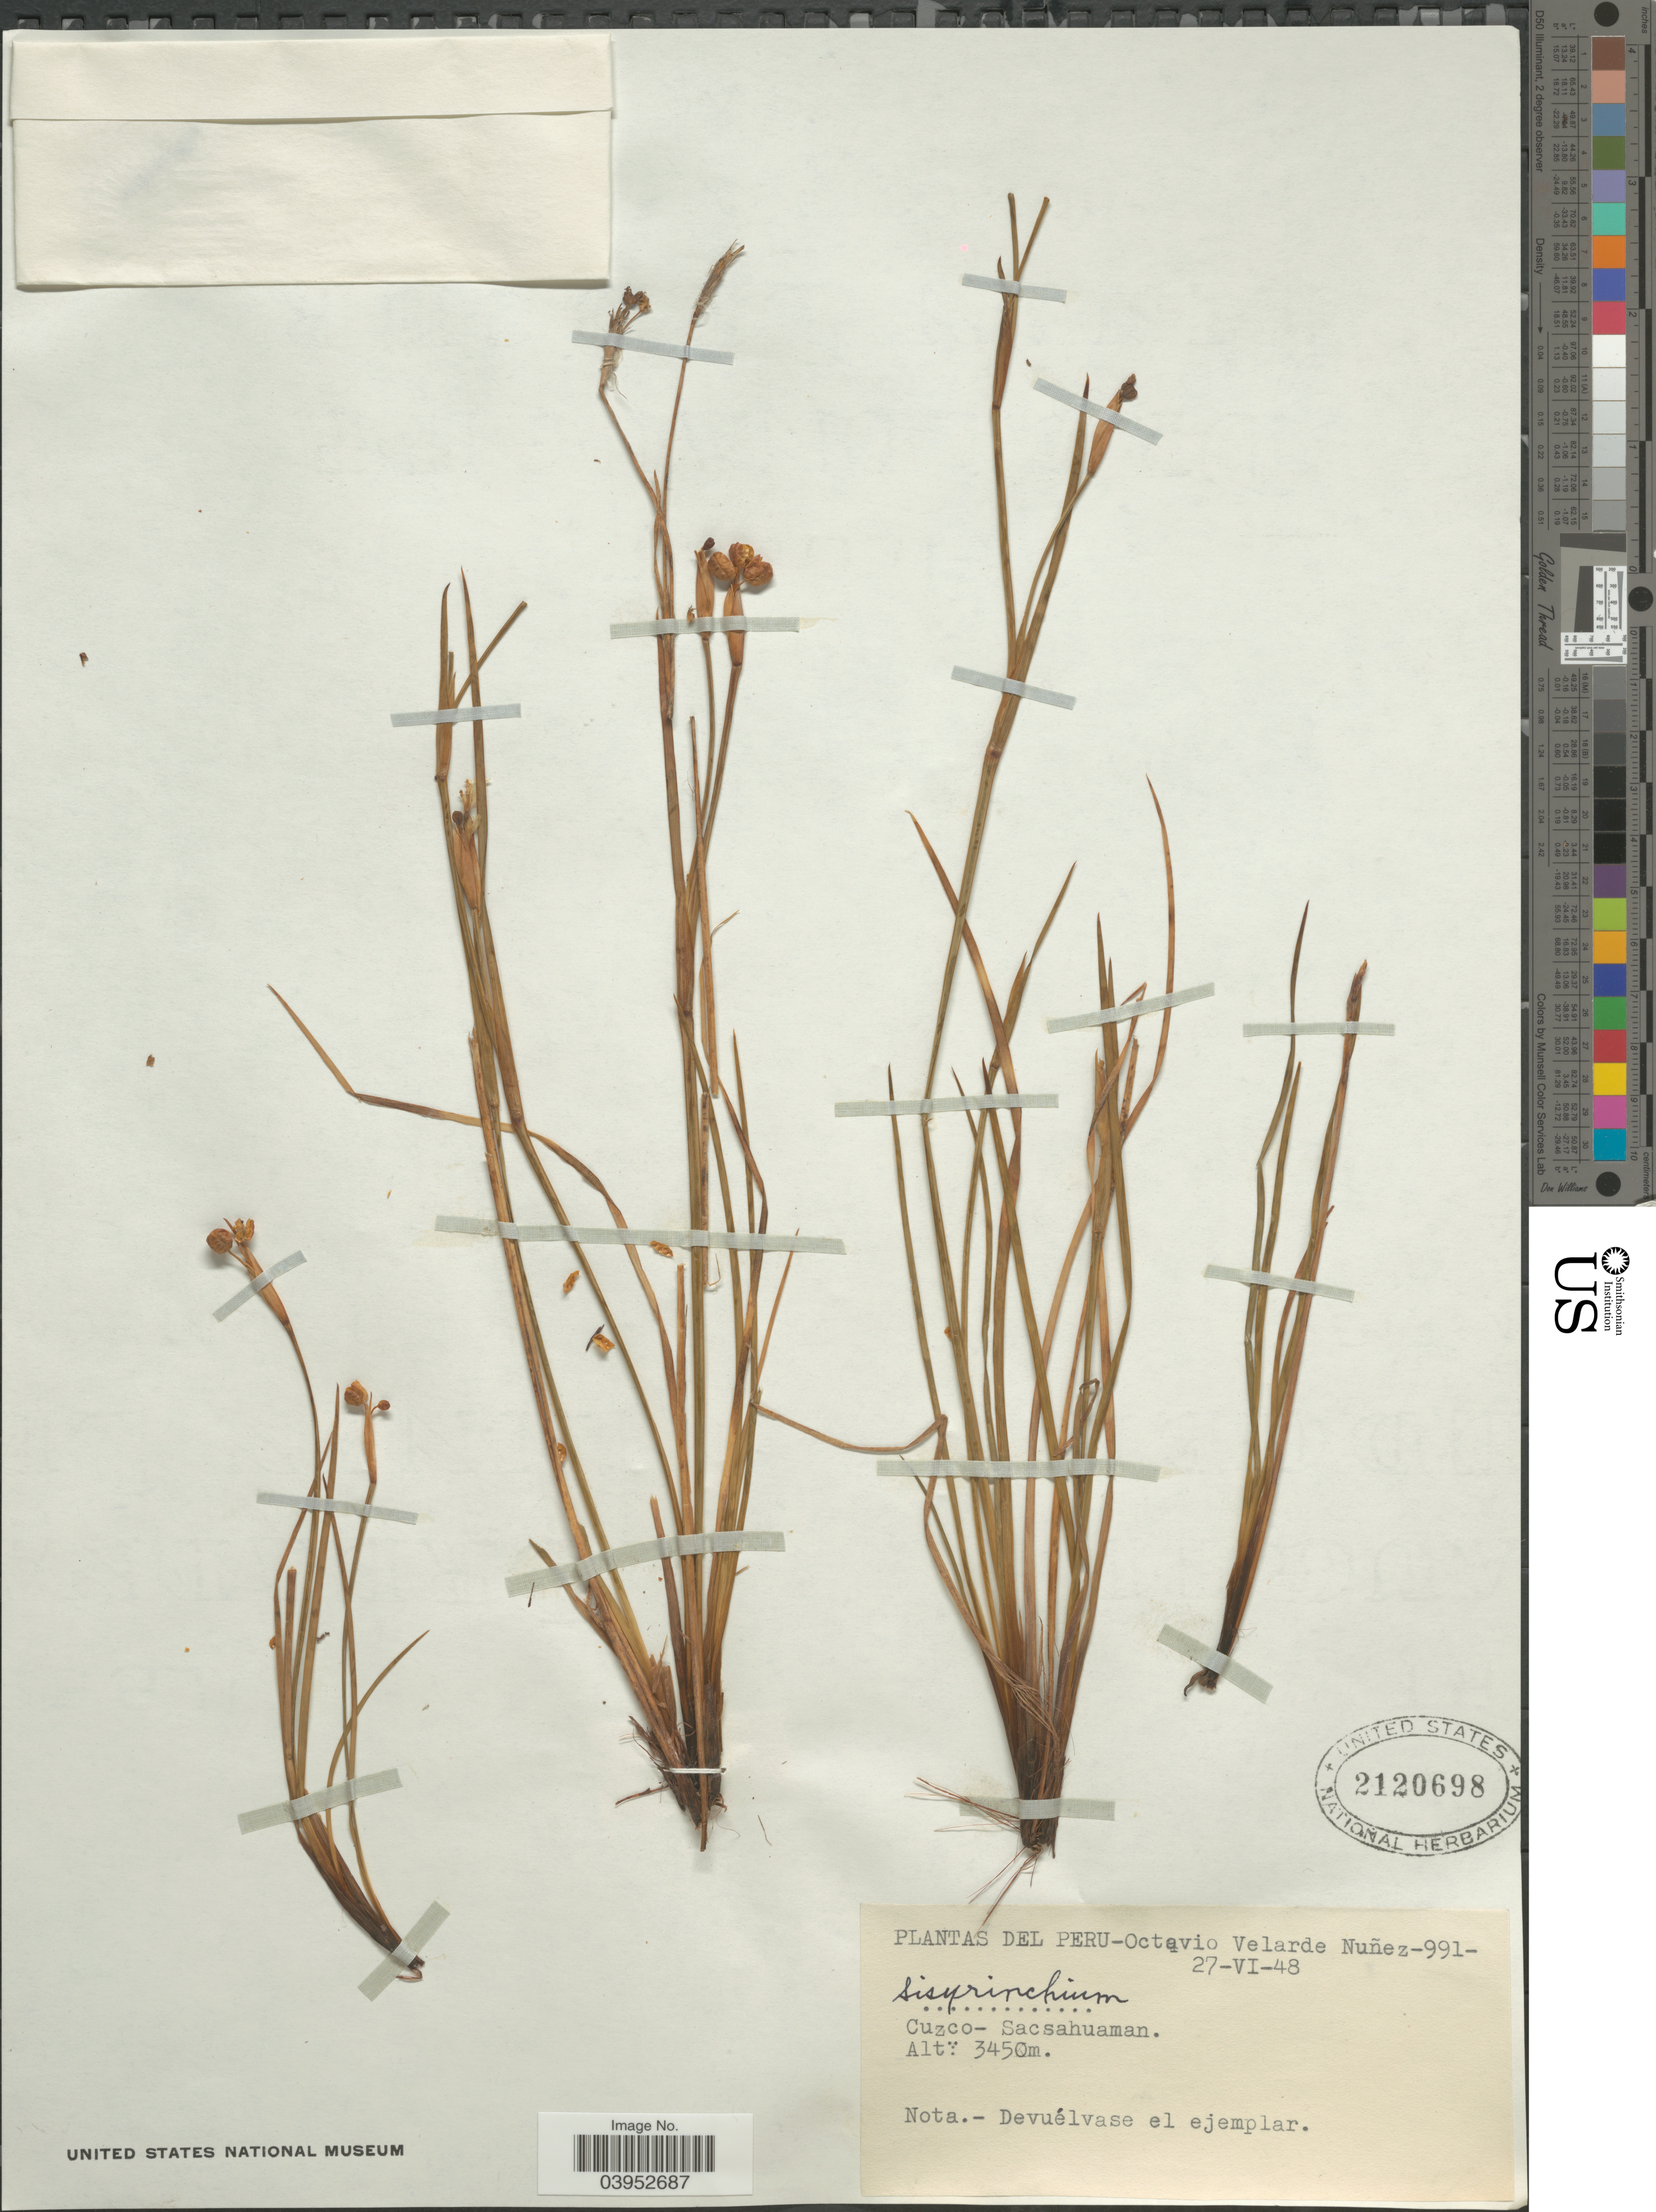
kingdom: Plantae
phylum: Tracheophyta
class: Liliopsida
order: Asparagales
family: Iridaceae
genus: Sisyrinchium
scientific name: Sisyrinchium sp.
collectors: O. Velarde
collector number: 991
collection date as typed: Transcribed d/m/y: 27/6/48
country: Peru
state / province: Cusco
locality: Cuzco-Sacsahuaman.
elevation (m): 3450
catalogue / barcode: US 2120698